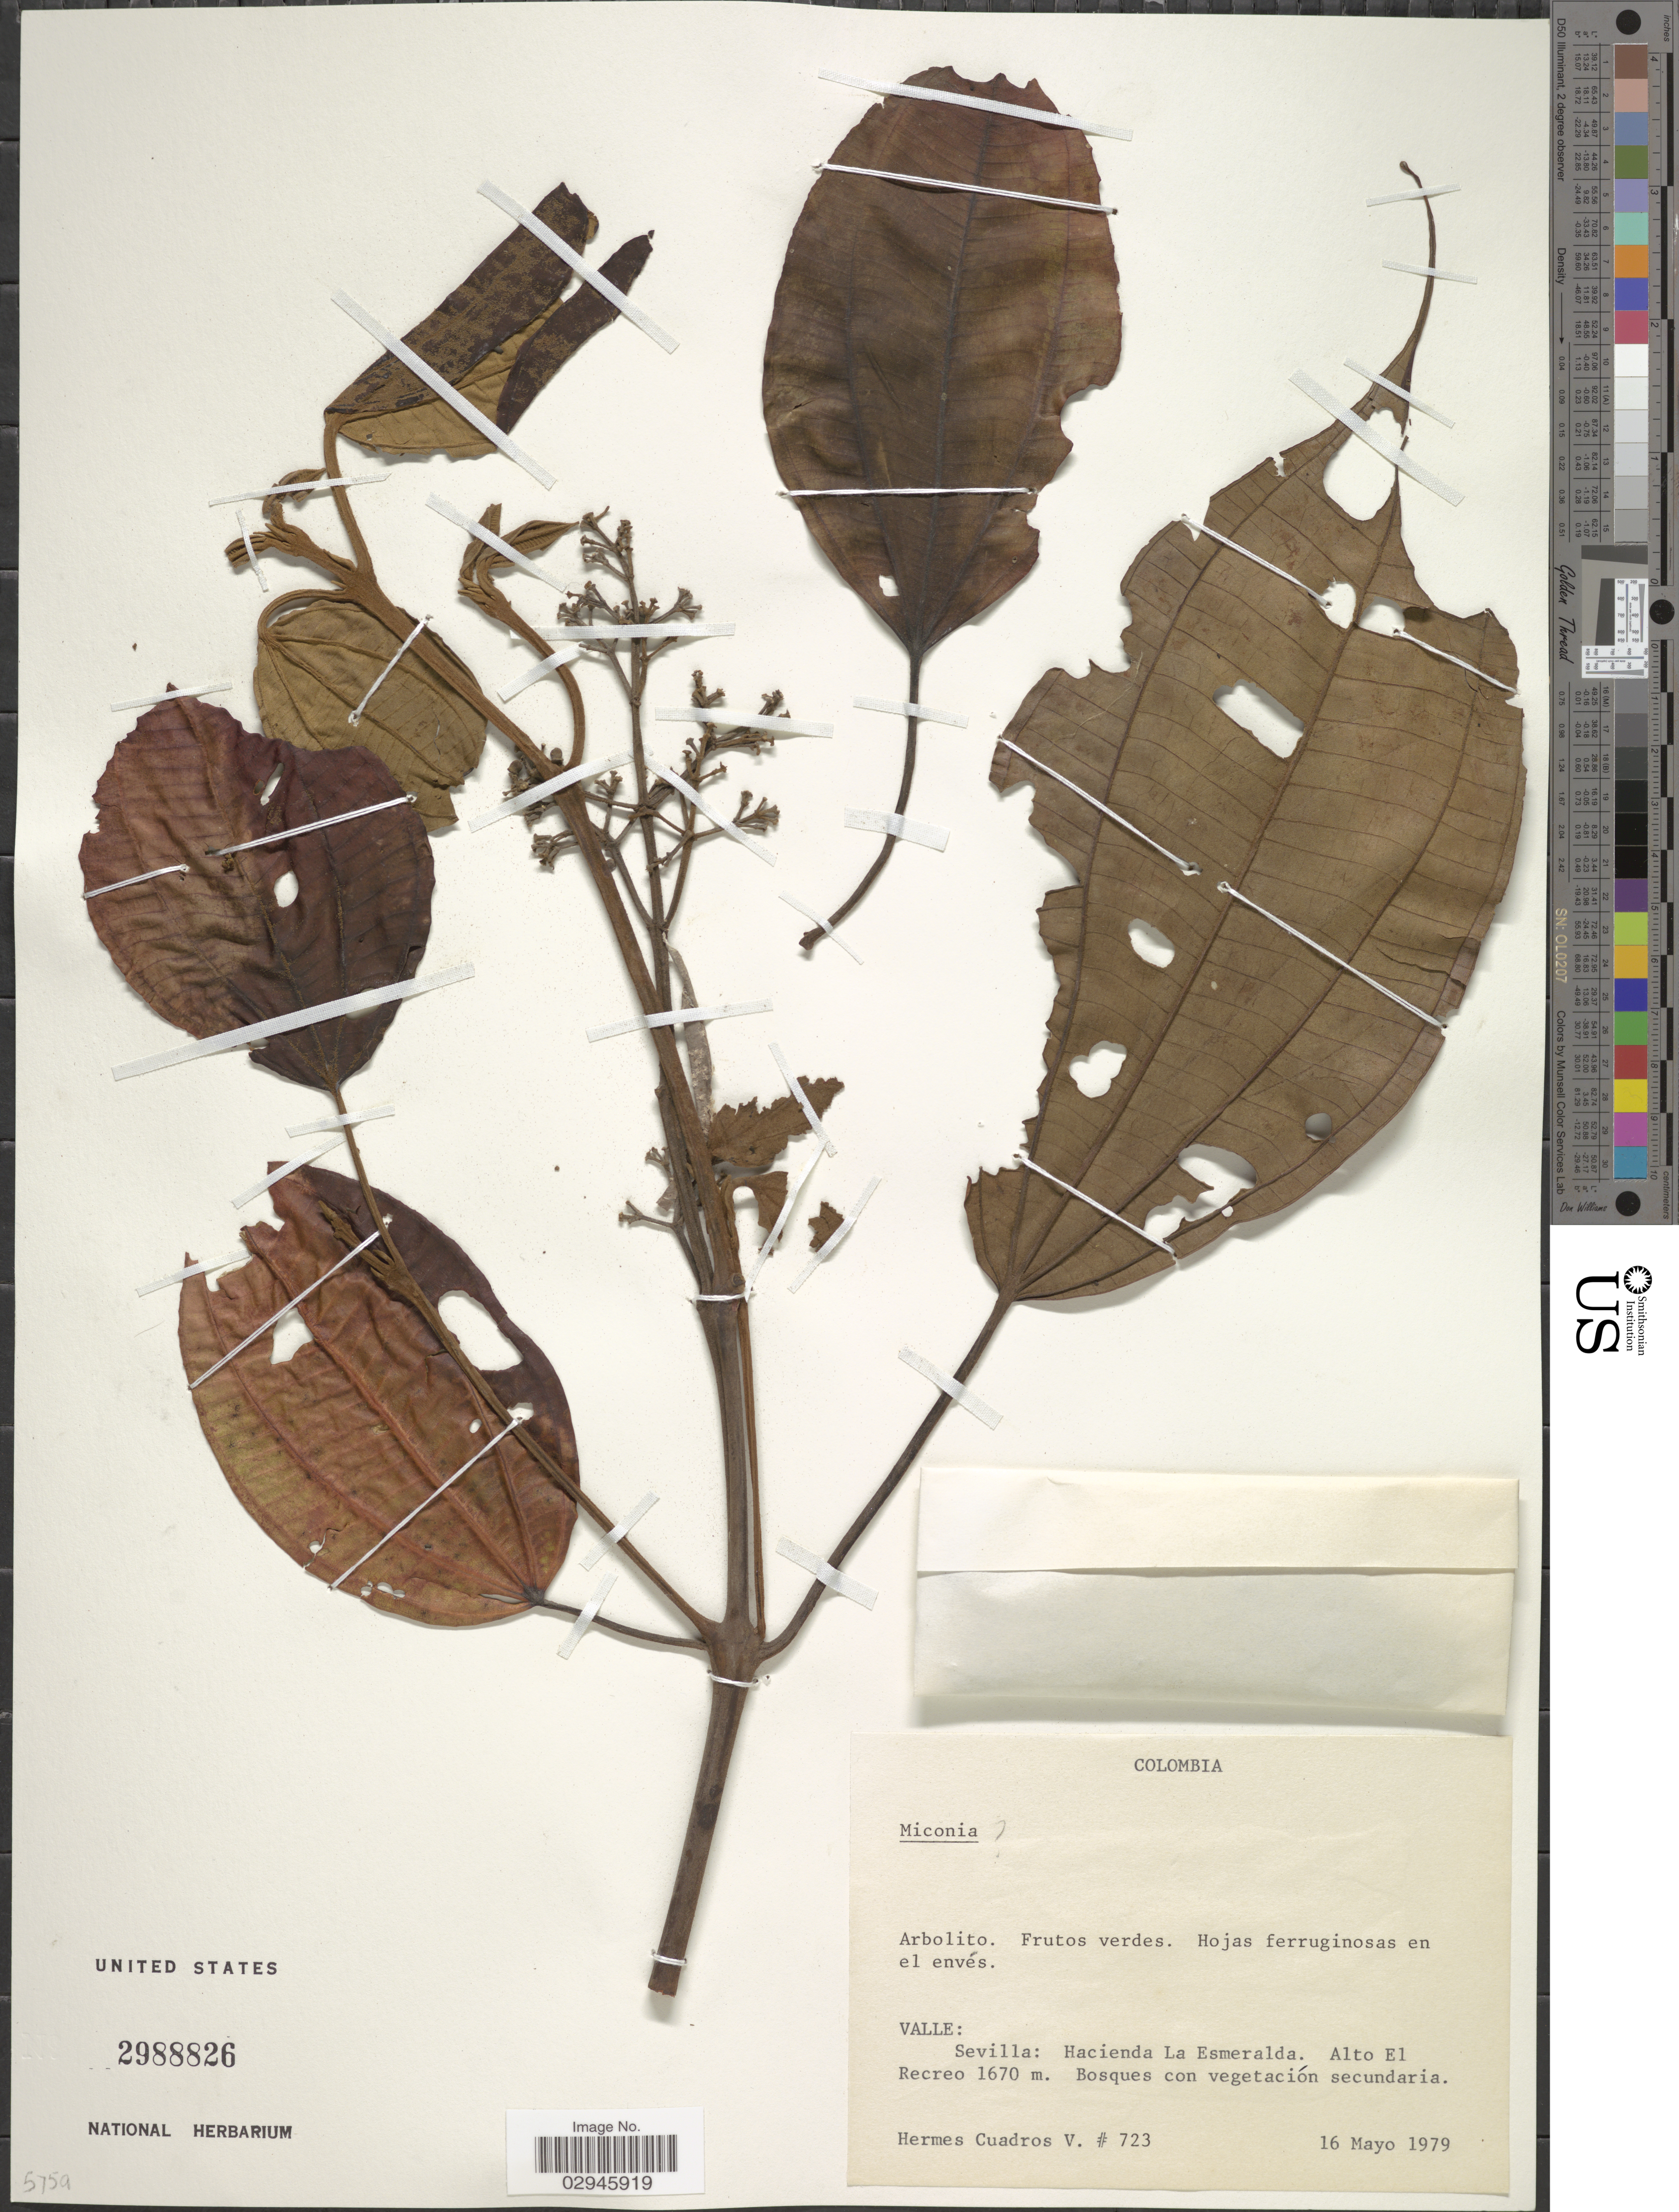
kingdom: Plantae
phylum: Tracheophyta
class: Magnoliopsida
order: Myrtales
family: Melastomataceae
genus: Miconia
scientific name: Miconia sp.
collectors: H. Cuadros V.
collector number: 723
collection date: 1979-05-16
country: Colombia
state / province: Valle del Cauca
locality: Valle: Sevilla: Hacienda La Esmeralda. Alto El Recreo.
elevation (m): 1670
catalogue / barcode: US 2988826